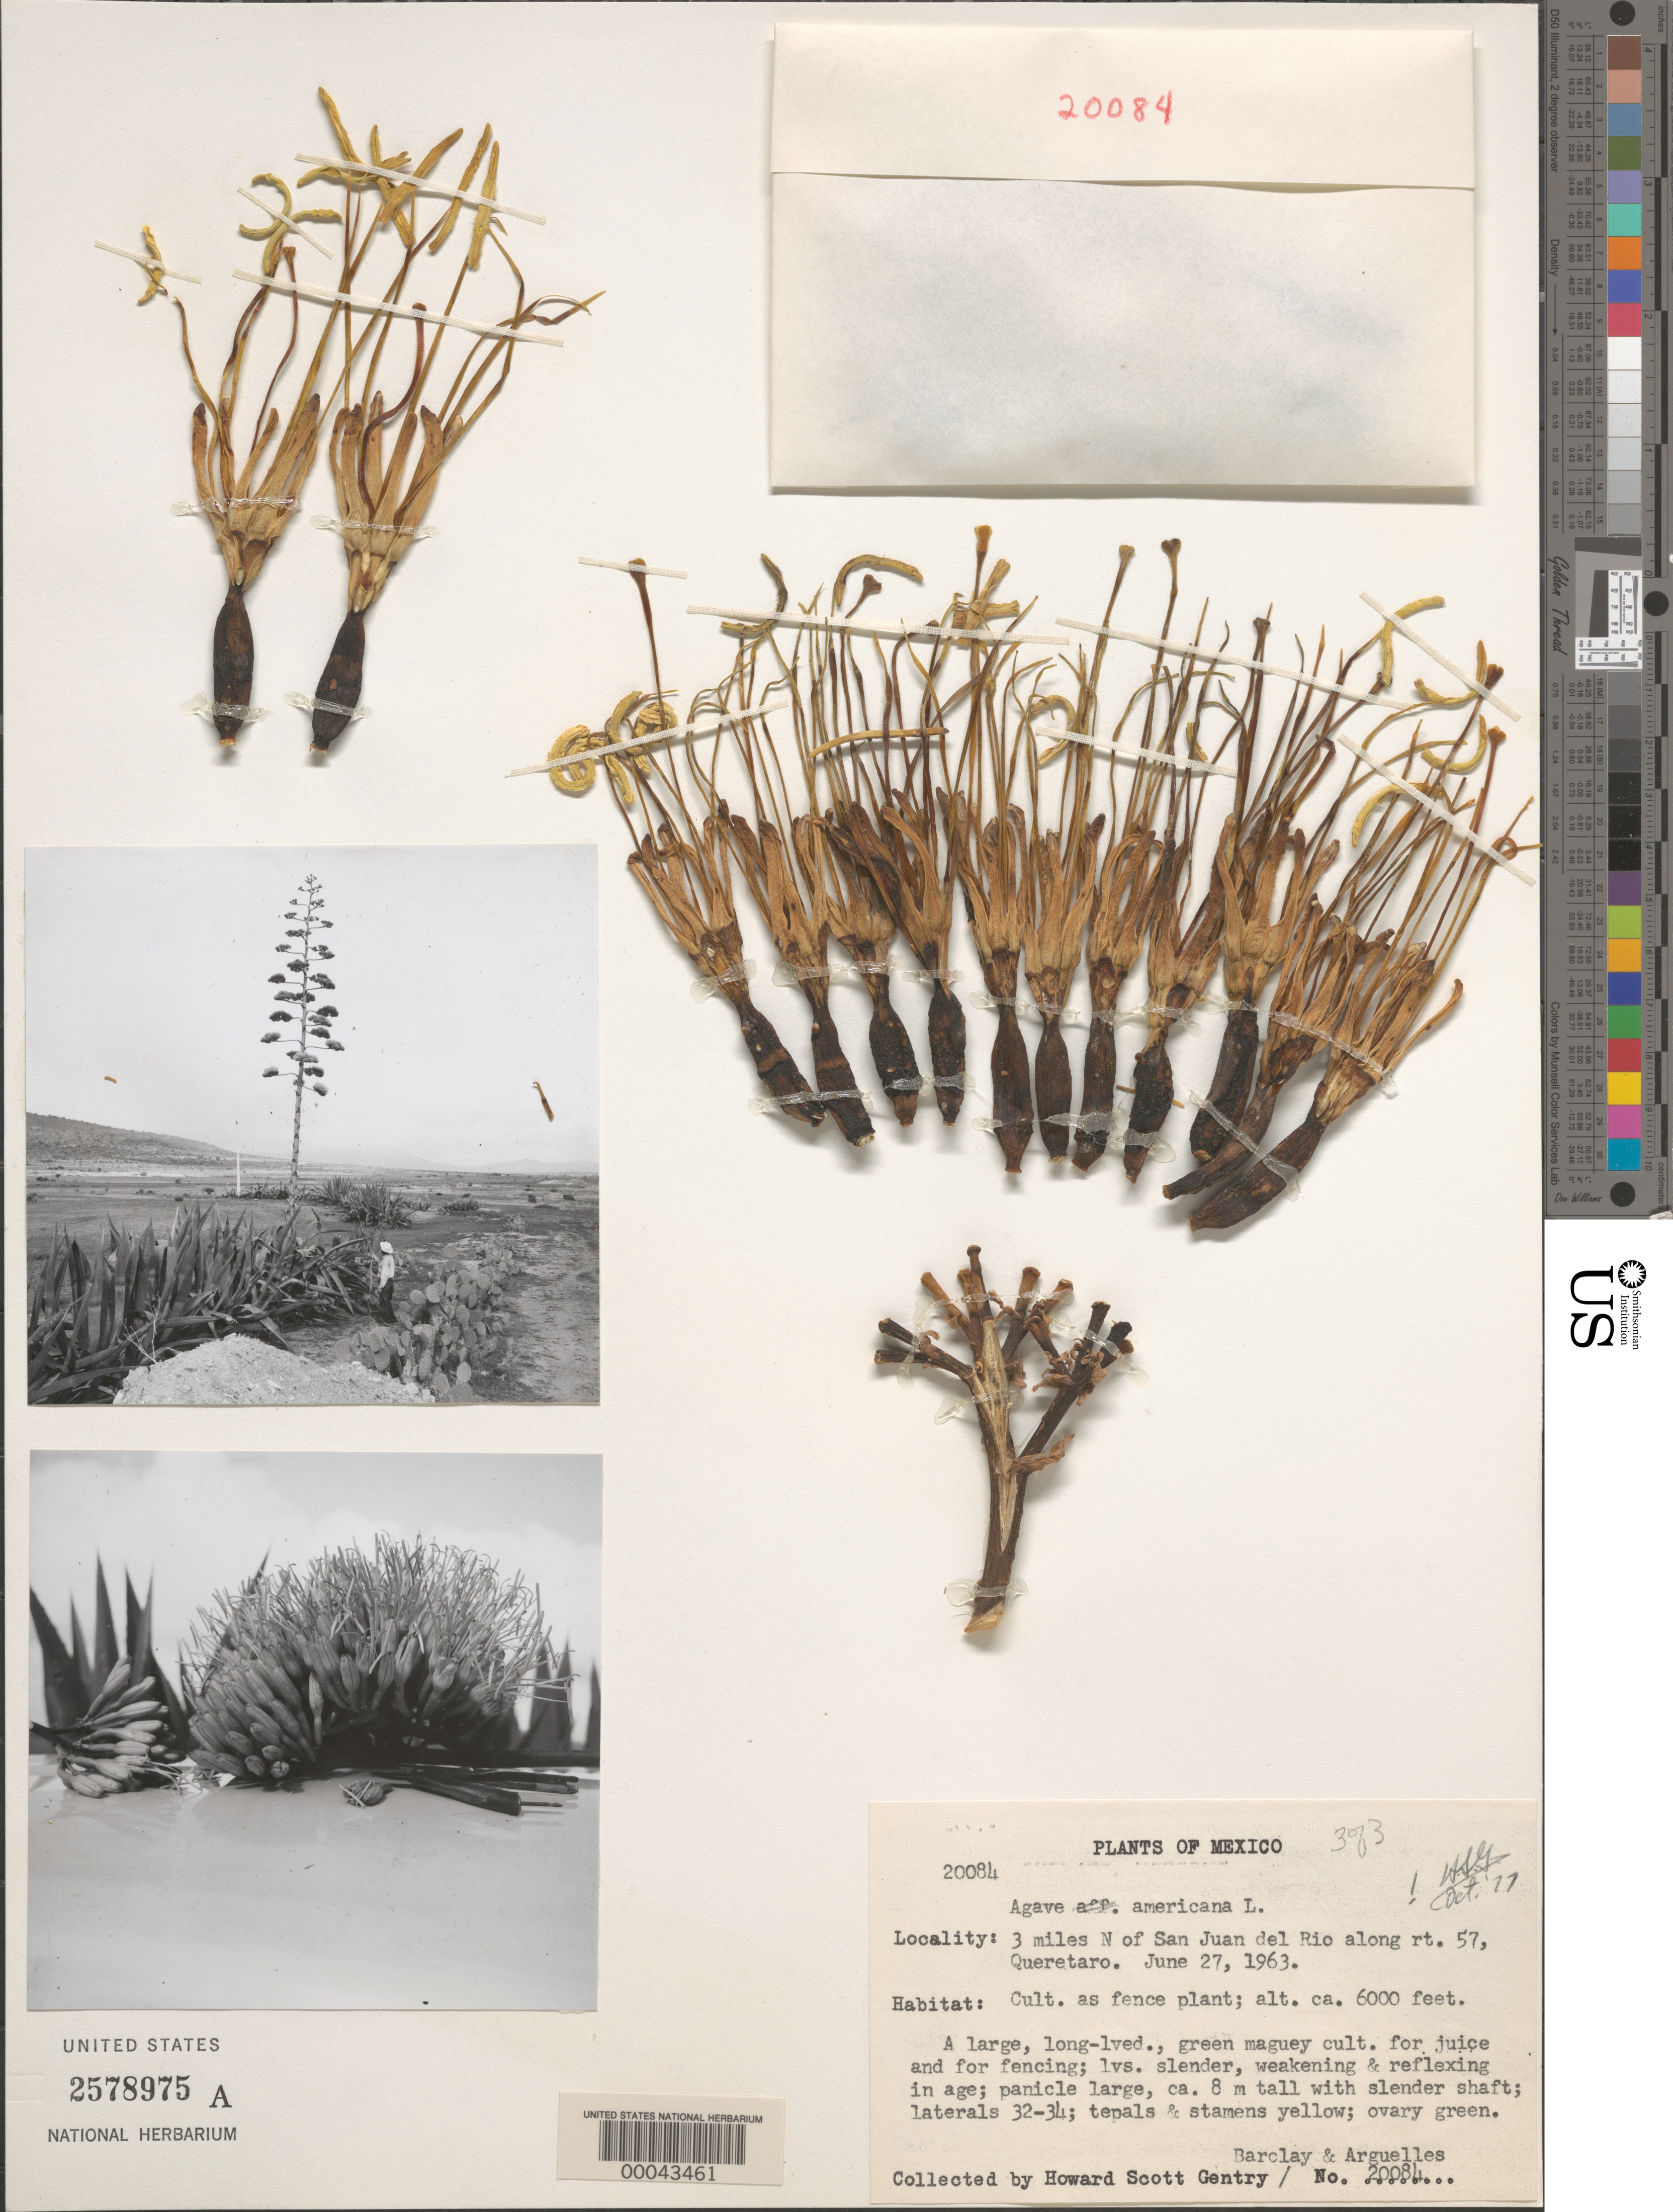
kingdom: Plantae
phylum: Tracheophyta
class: Liliopsida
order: Asparagales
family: Asparagaceae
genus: Agave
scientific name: Agave americana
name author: L.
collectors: H. S. Gentry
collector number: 20084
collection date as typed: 27 Jun 1963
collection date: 1963-06-27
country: Mexico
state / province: Querétaro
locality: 3 mi N of San Juan del Rio along rt 57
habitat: Cultivated as fence plant.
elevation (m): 1829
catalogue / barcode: US 2578975A